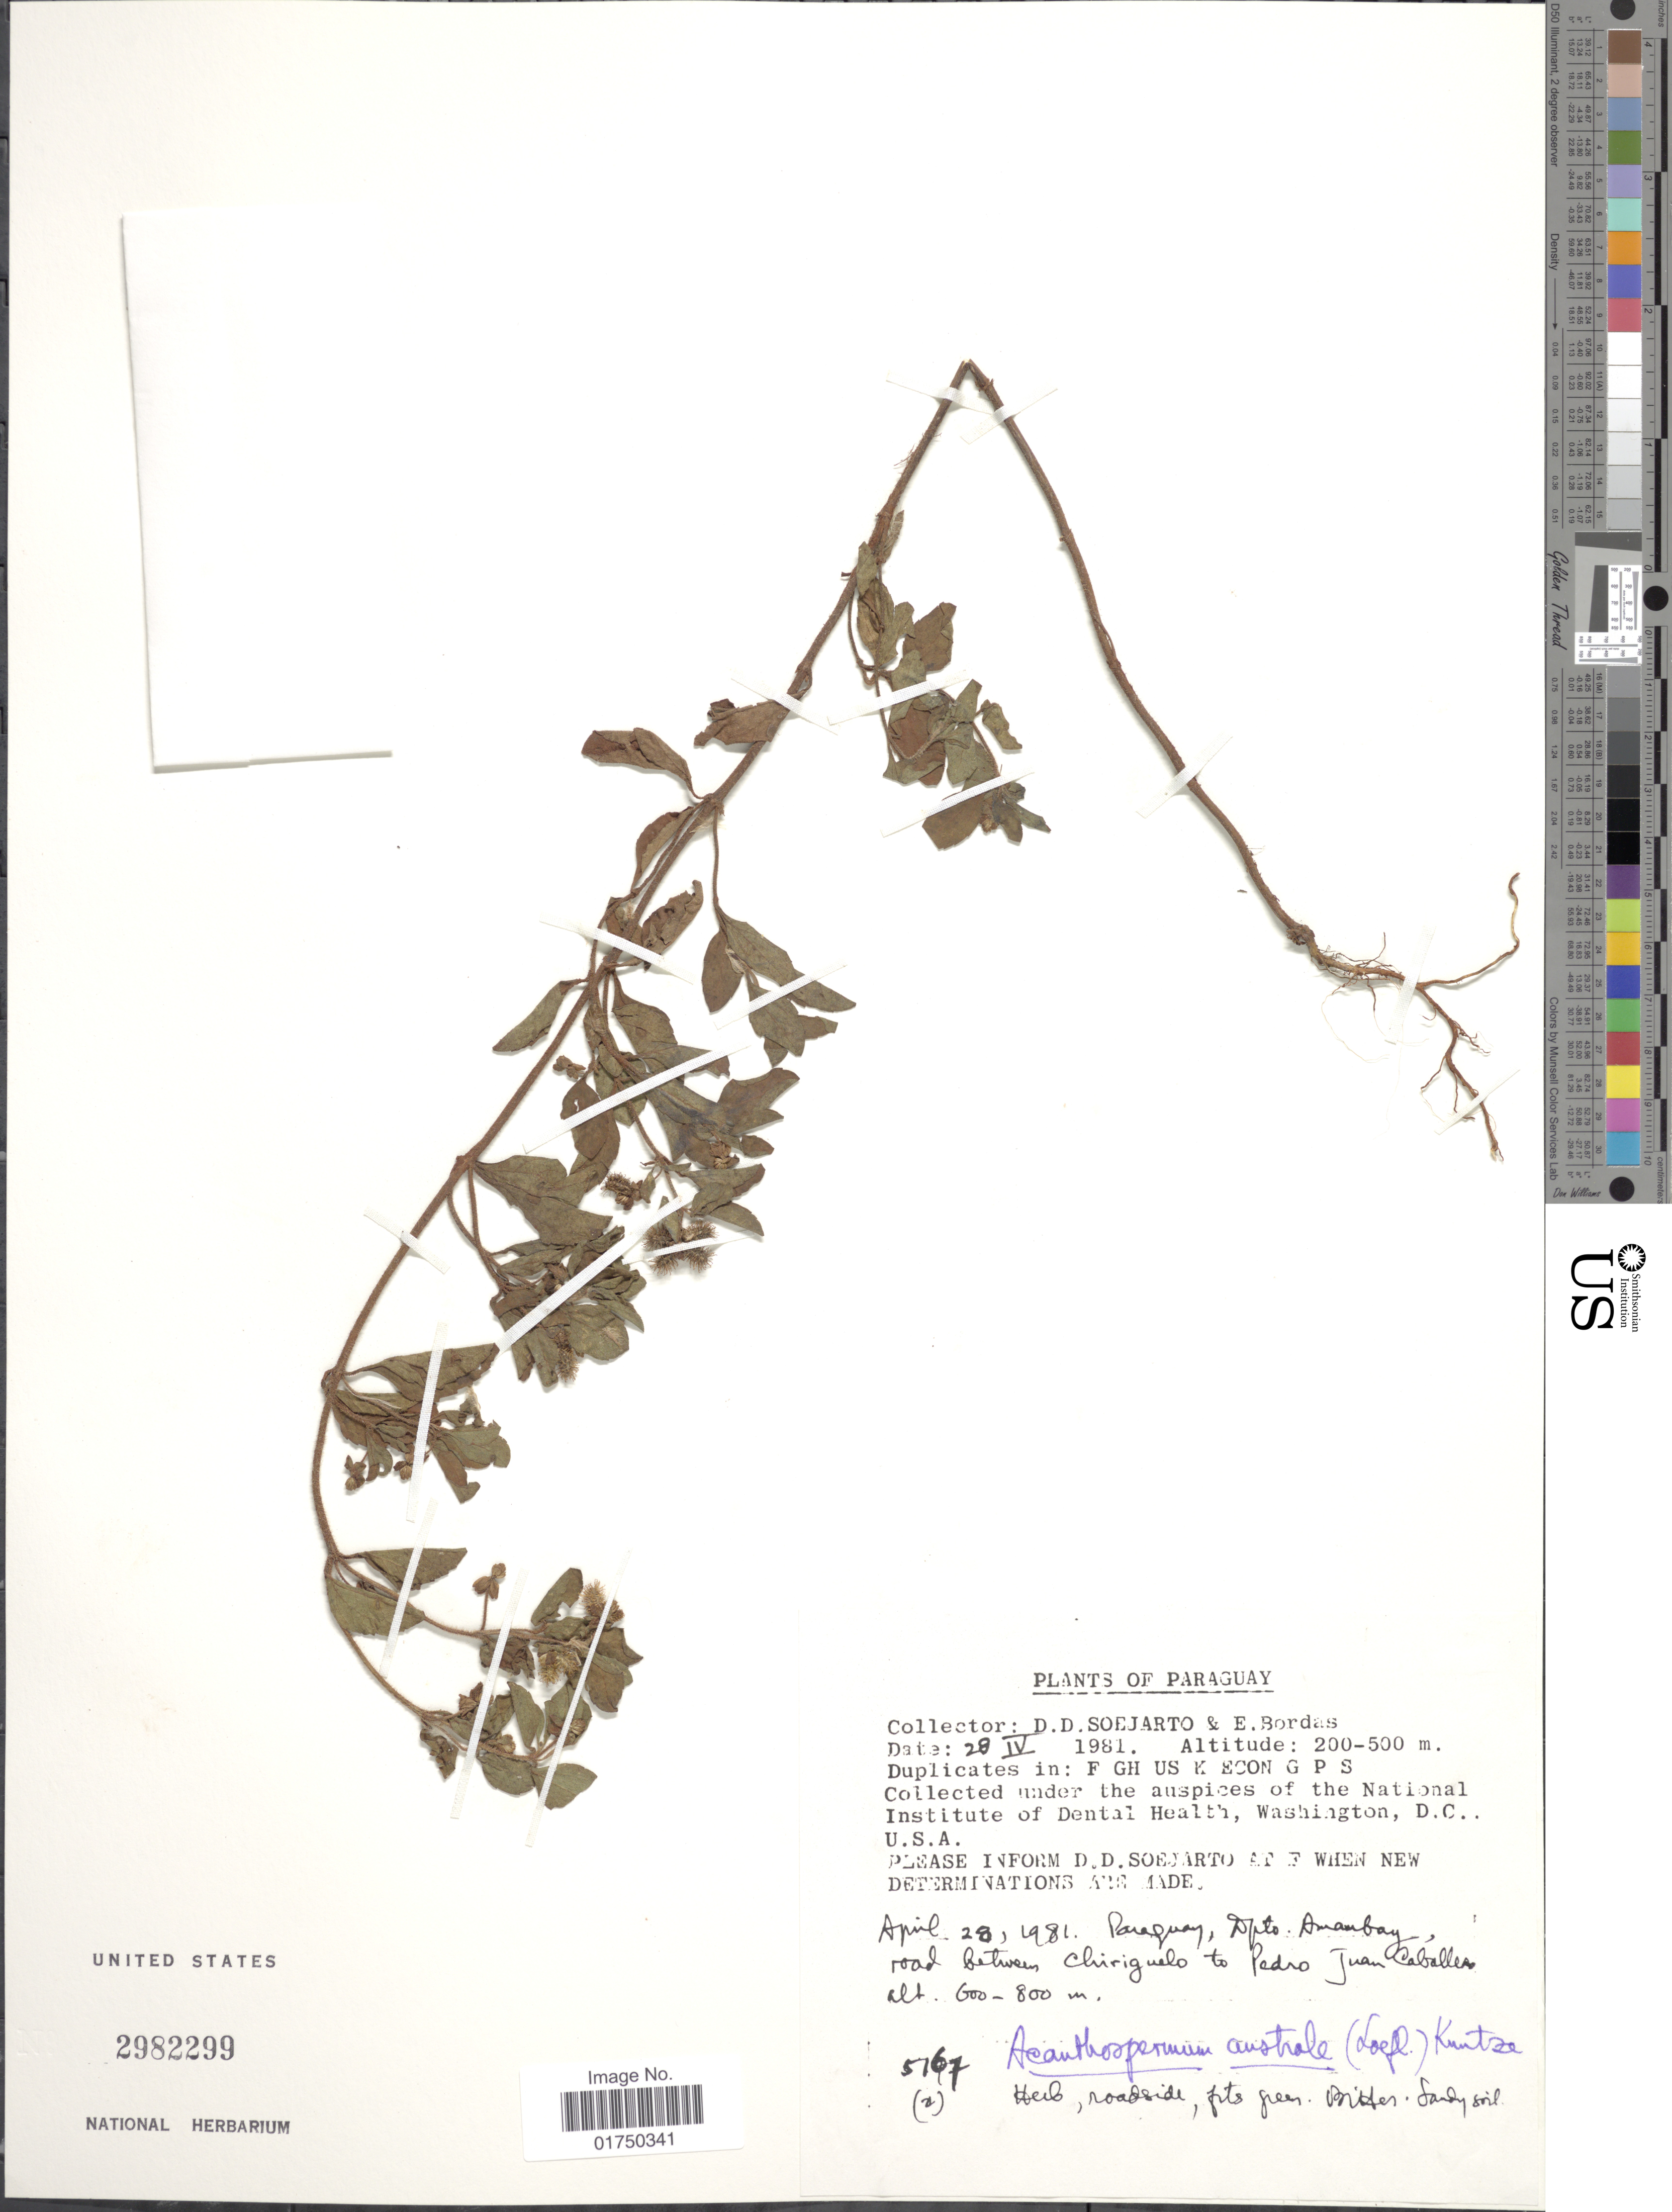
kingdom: Plantae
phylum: Tracheophyta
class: Magnoliopsida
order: Asterales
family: Asteraceae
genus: Acanthospermum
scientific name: Acanthospermum australe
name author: (Loefl.) Kuntze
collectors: E. Bordas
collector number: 5167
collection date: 1981-04-28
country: Paraguay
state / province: Amambay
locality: Paraguay, Dpto. Amambay, road between Chiriguelo to Pedro Juan Caballeras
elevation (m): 600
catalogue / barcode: US 2982299